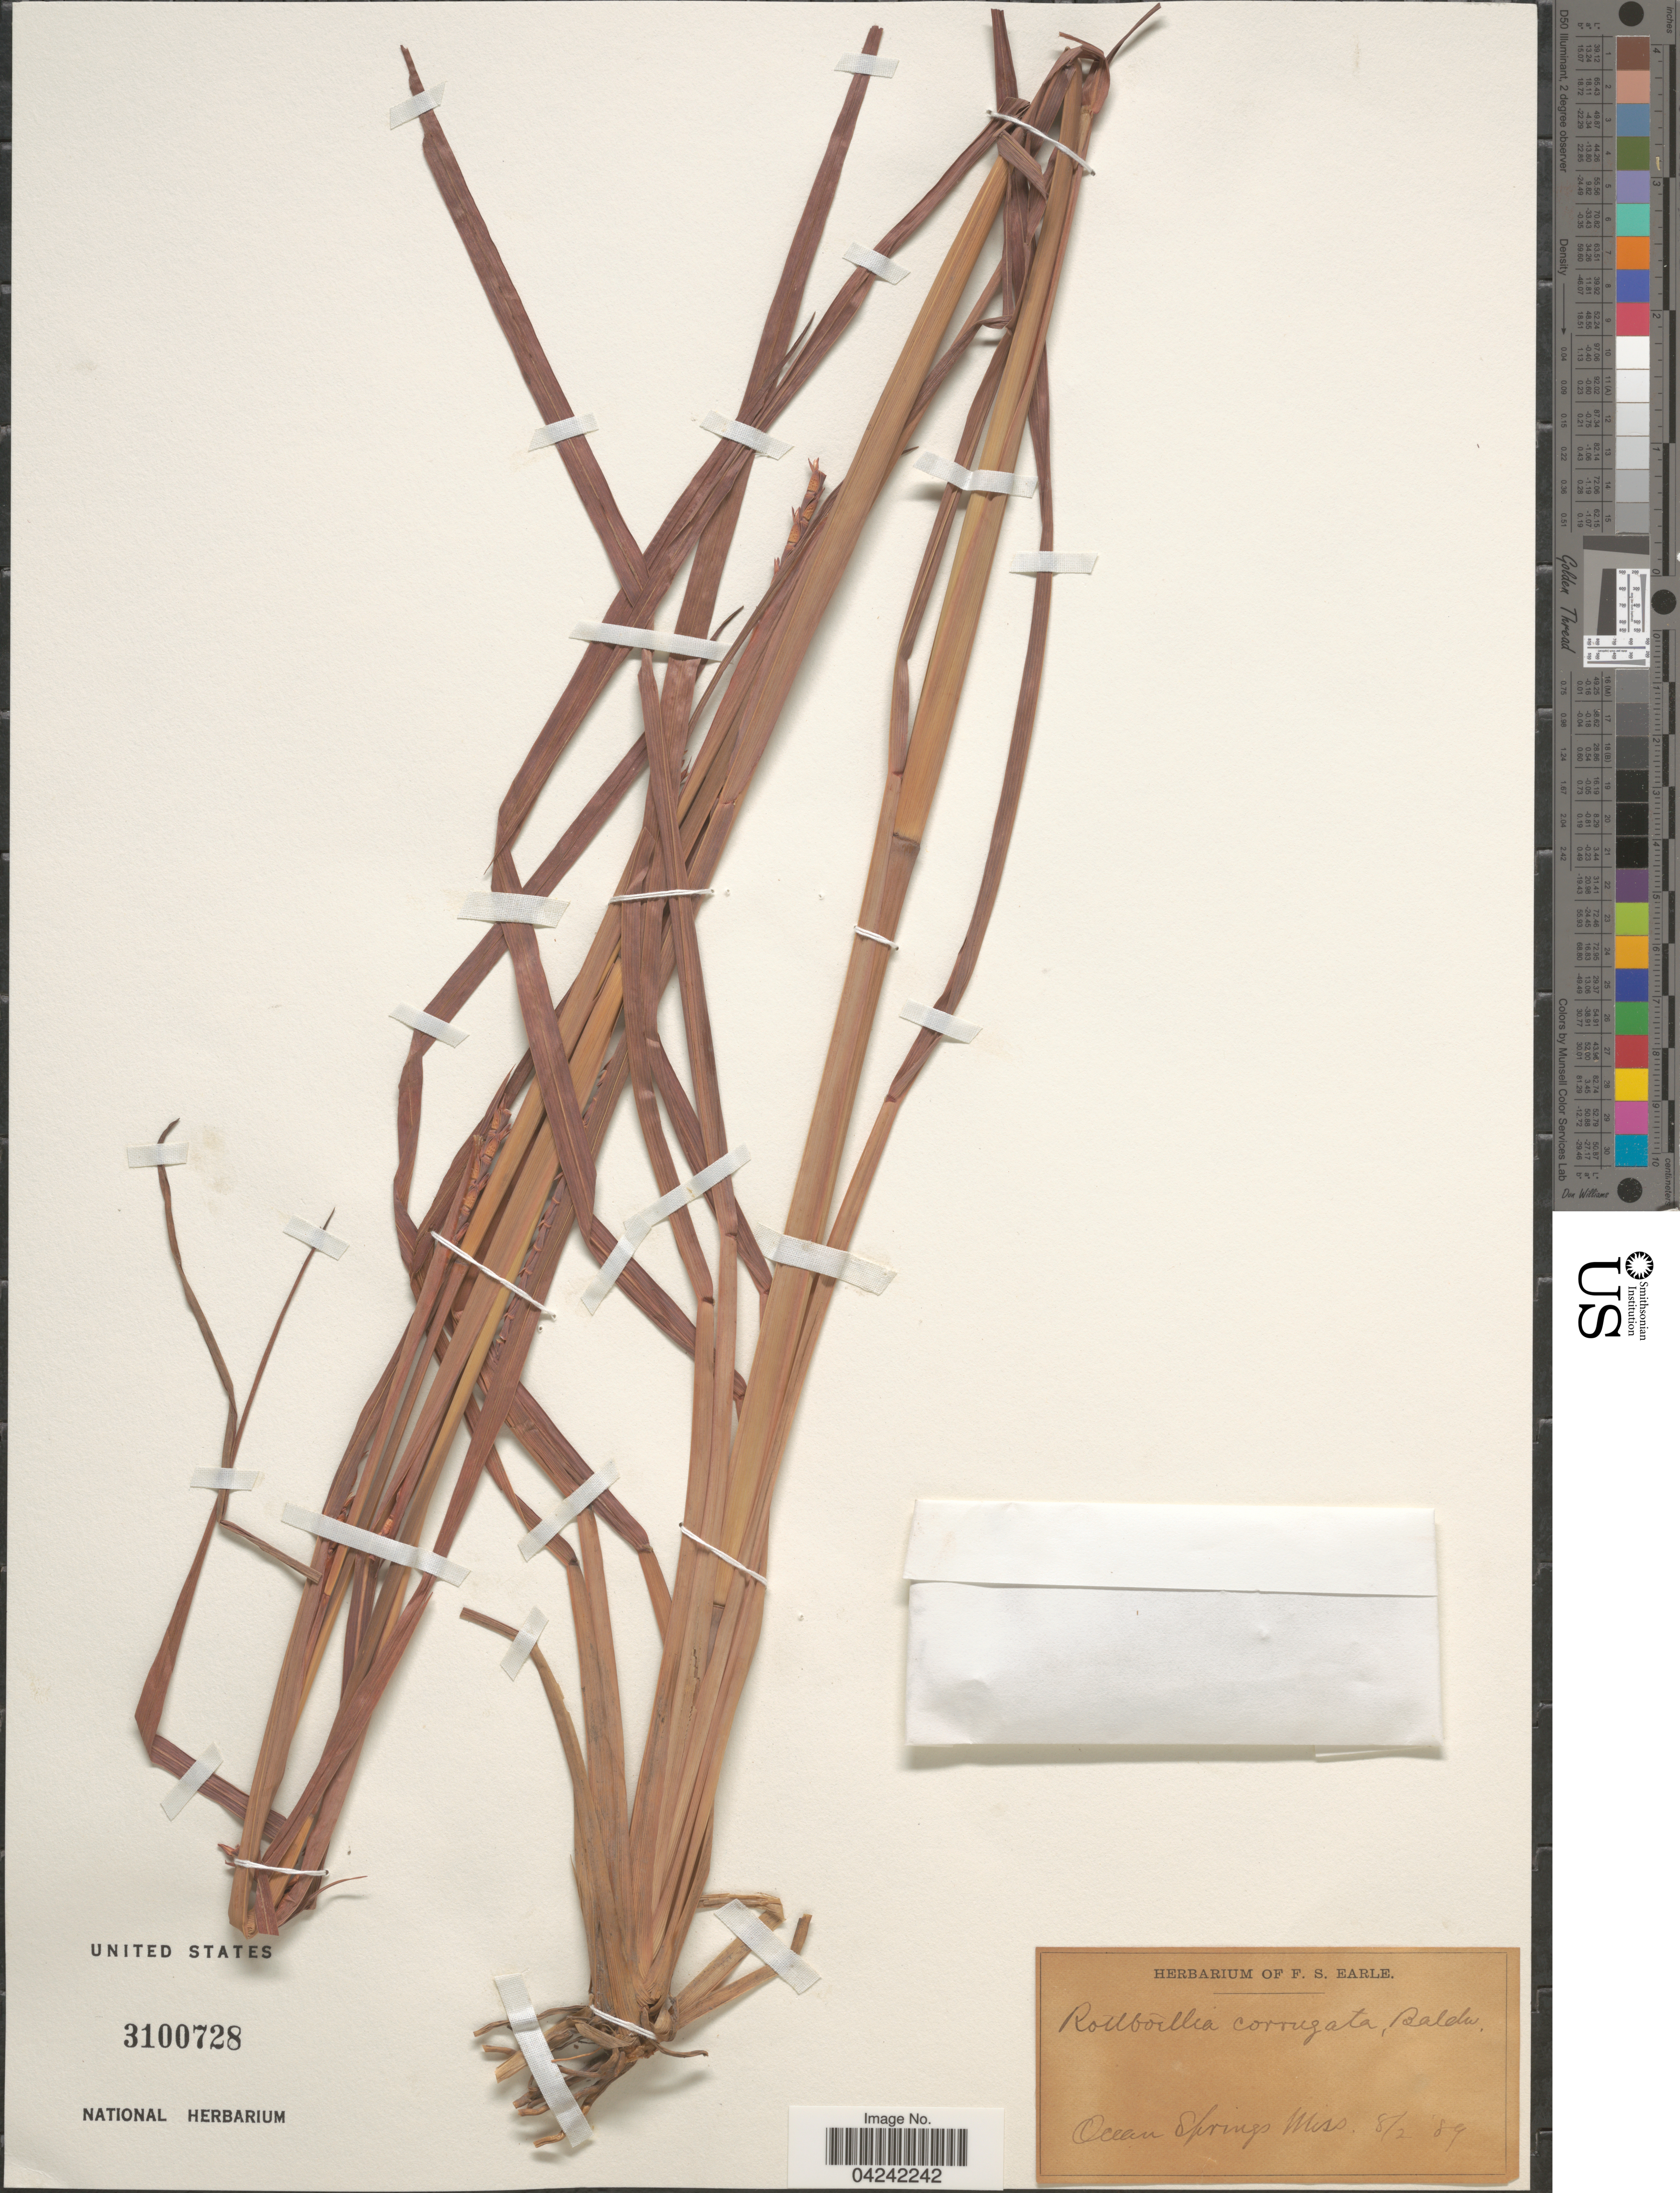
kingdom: Plantae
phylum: Tracheophyta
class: Liliopsida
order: Poales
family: Poaceae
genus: Rottboellia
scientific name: Rottboellia cochinchinensis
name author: (Lour.) Clayton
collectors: Ex herb. F. S. Earle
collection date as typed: Transcribed d/m/y: 2/8/89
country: United States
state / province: Mississippi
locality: Ocean Springs.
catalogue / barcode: US 3100728